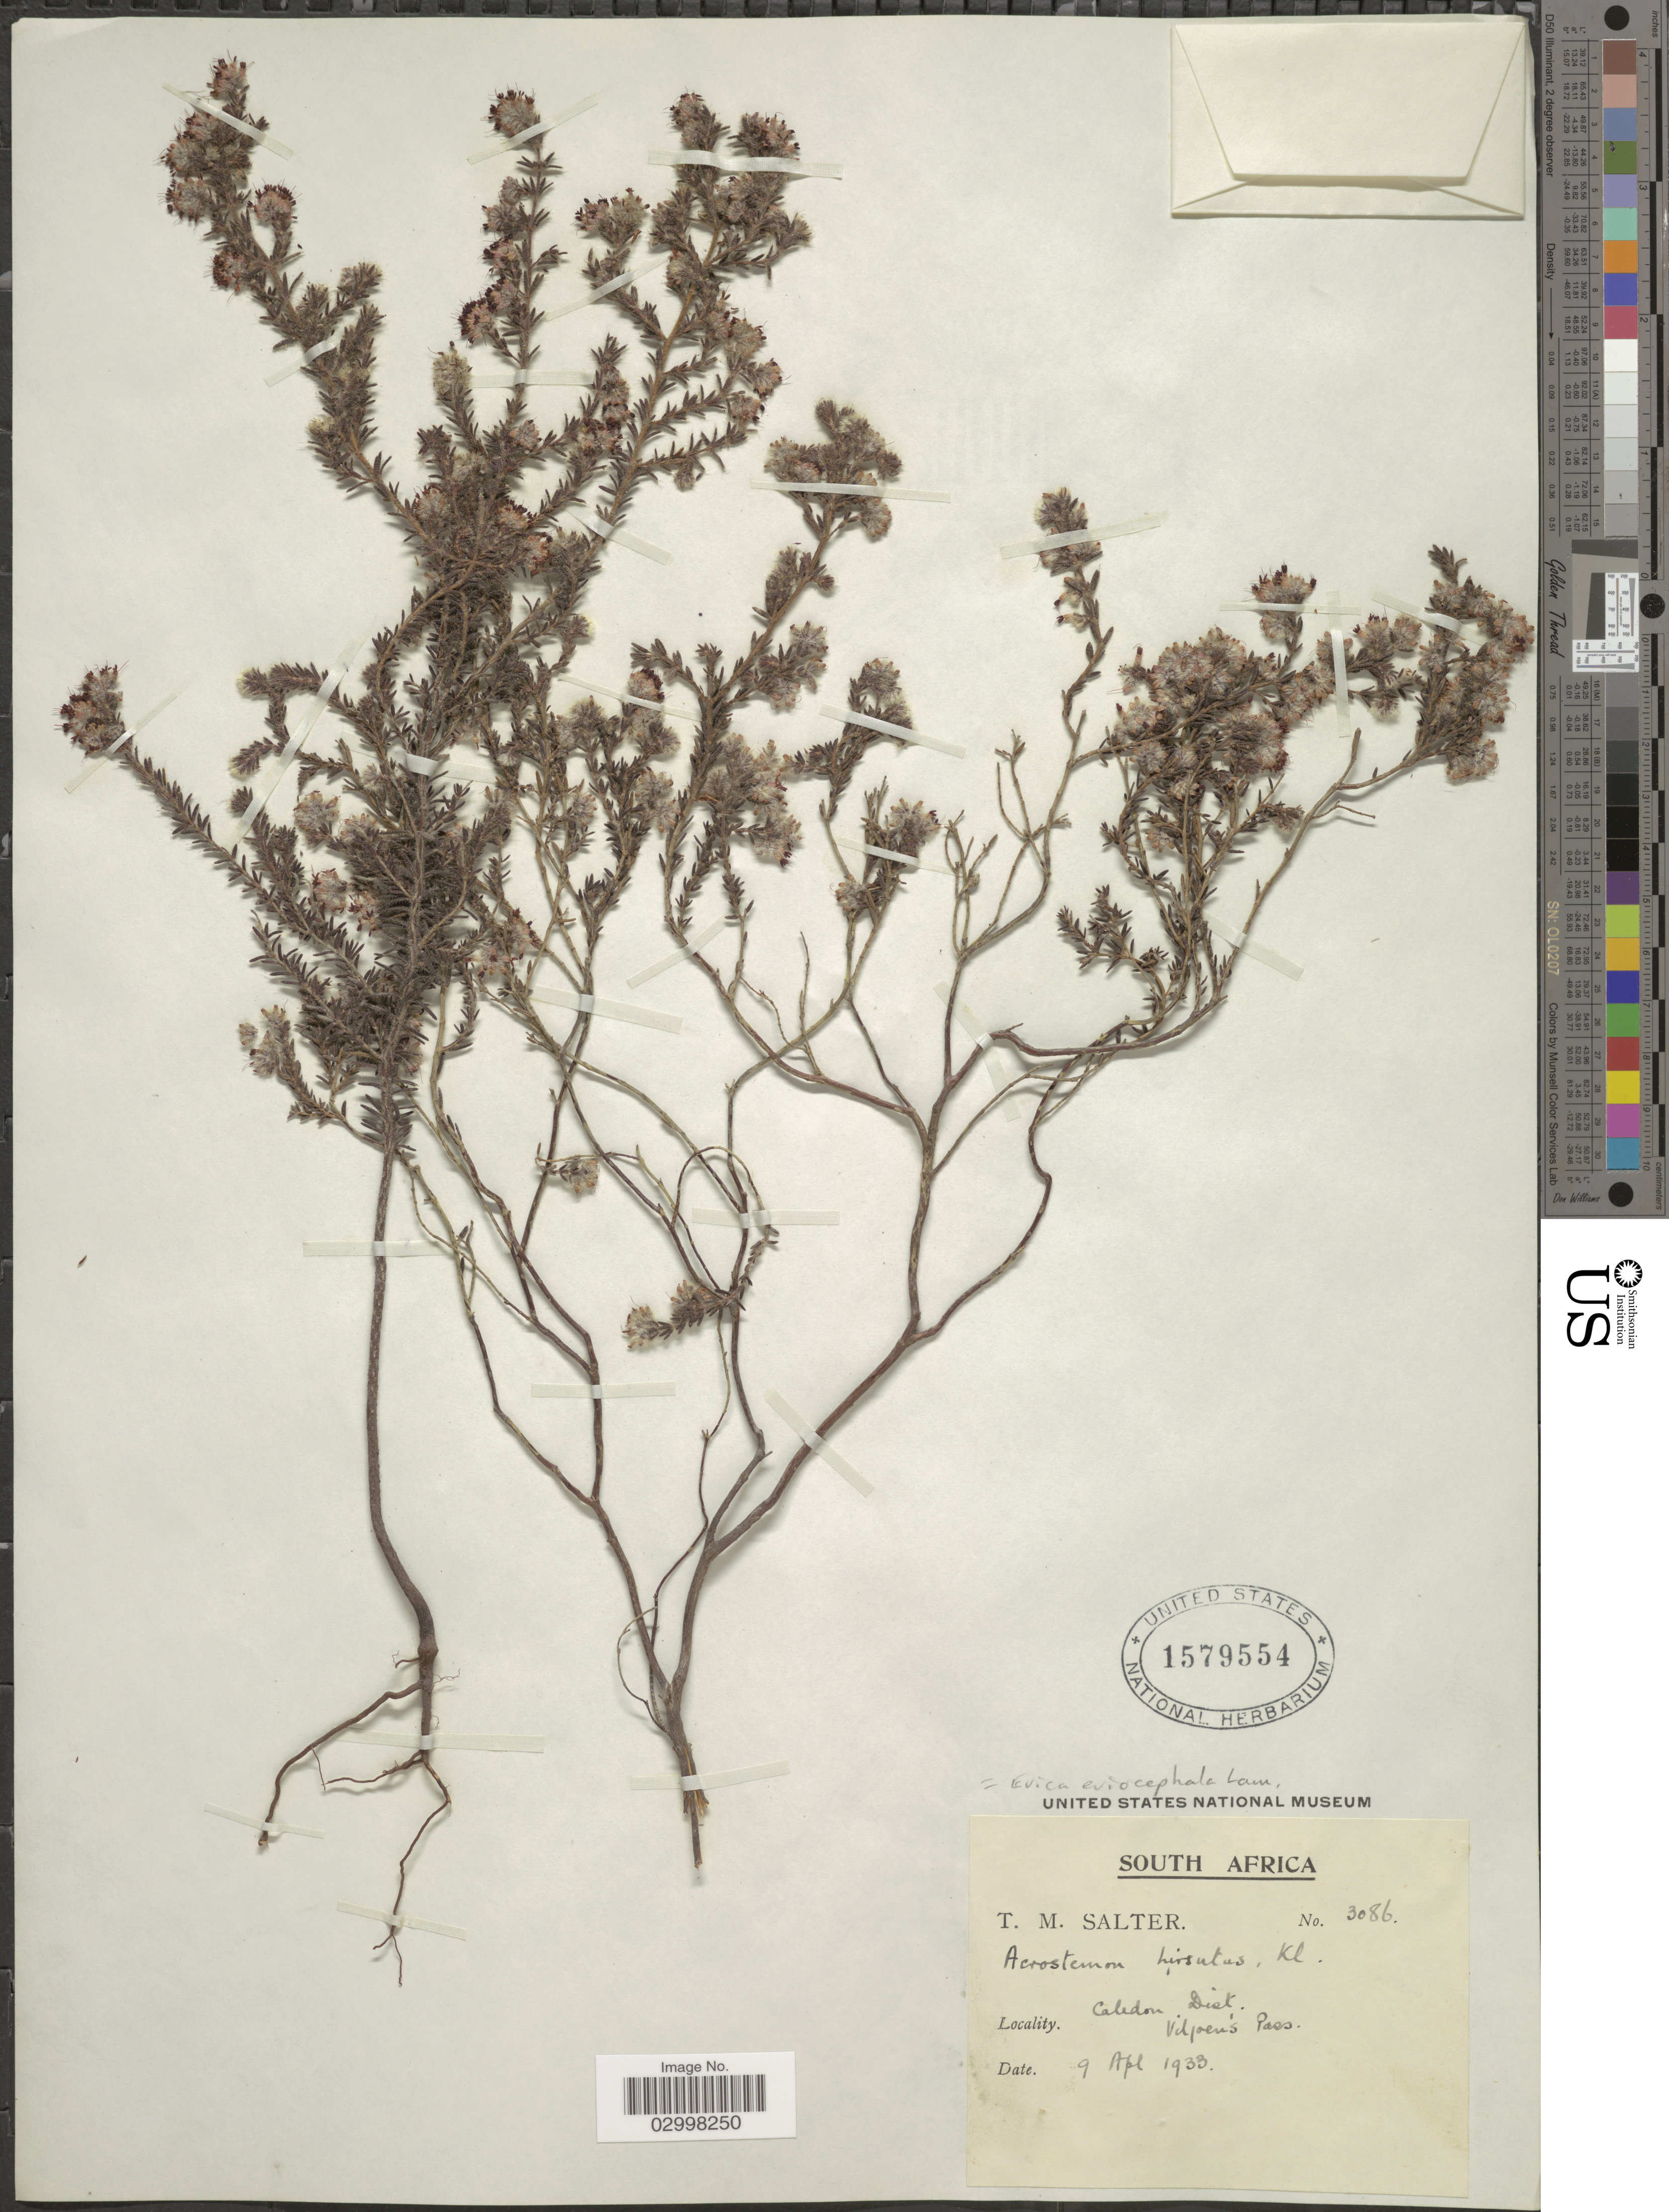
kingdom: Plantae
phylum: Tracheophyta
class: Magnoliopsida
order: Ericales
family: Ericaceae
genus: Erica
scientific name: Erica eriocephala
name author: Lam.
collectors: T. Salter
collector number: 3086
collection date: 1933-04-09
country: South Africa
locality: Caledon Dist. Viljoen's Pass.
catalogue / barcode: US 1579554